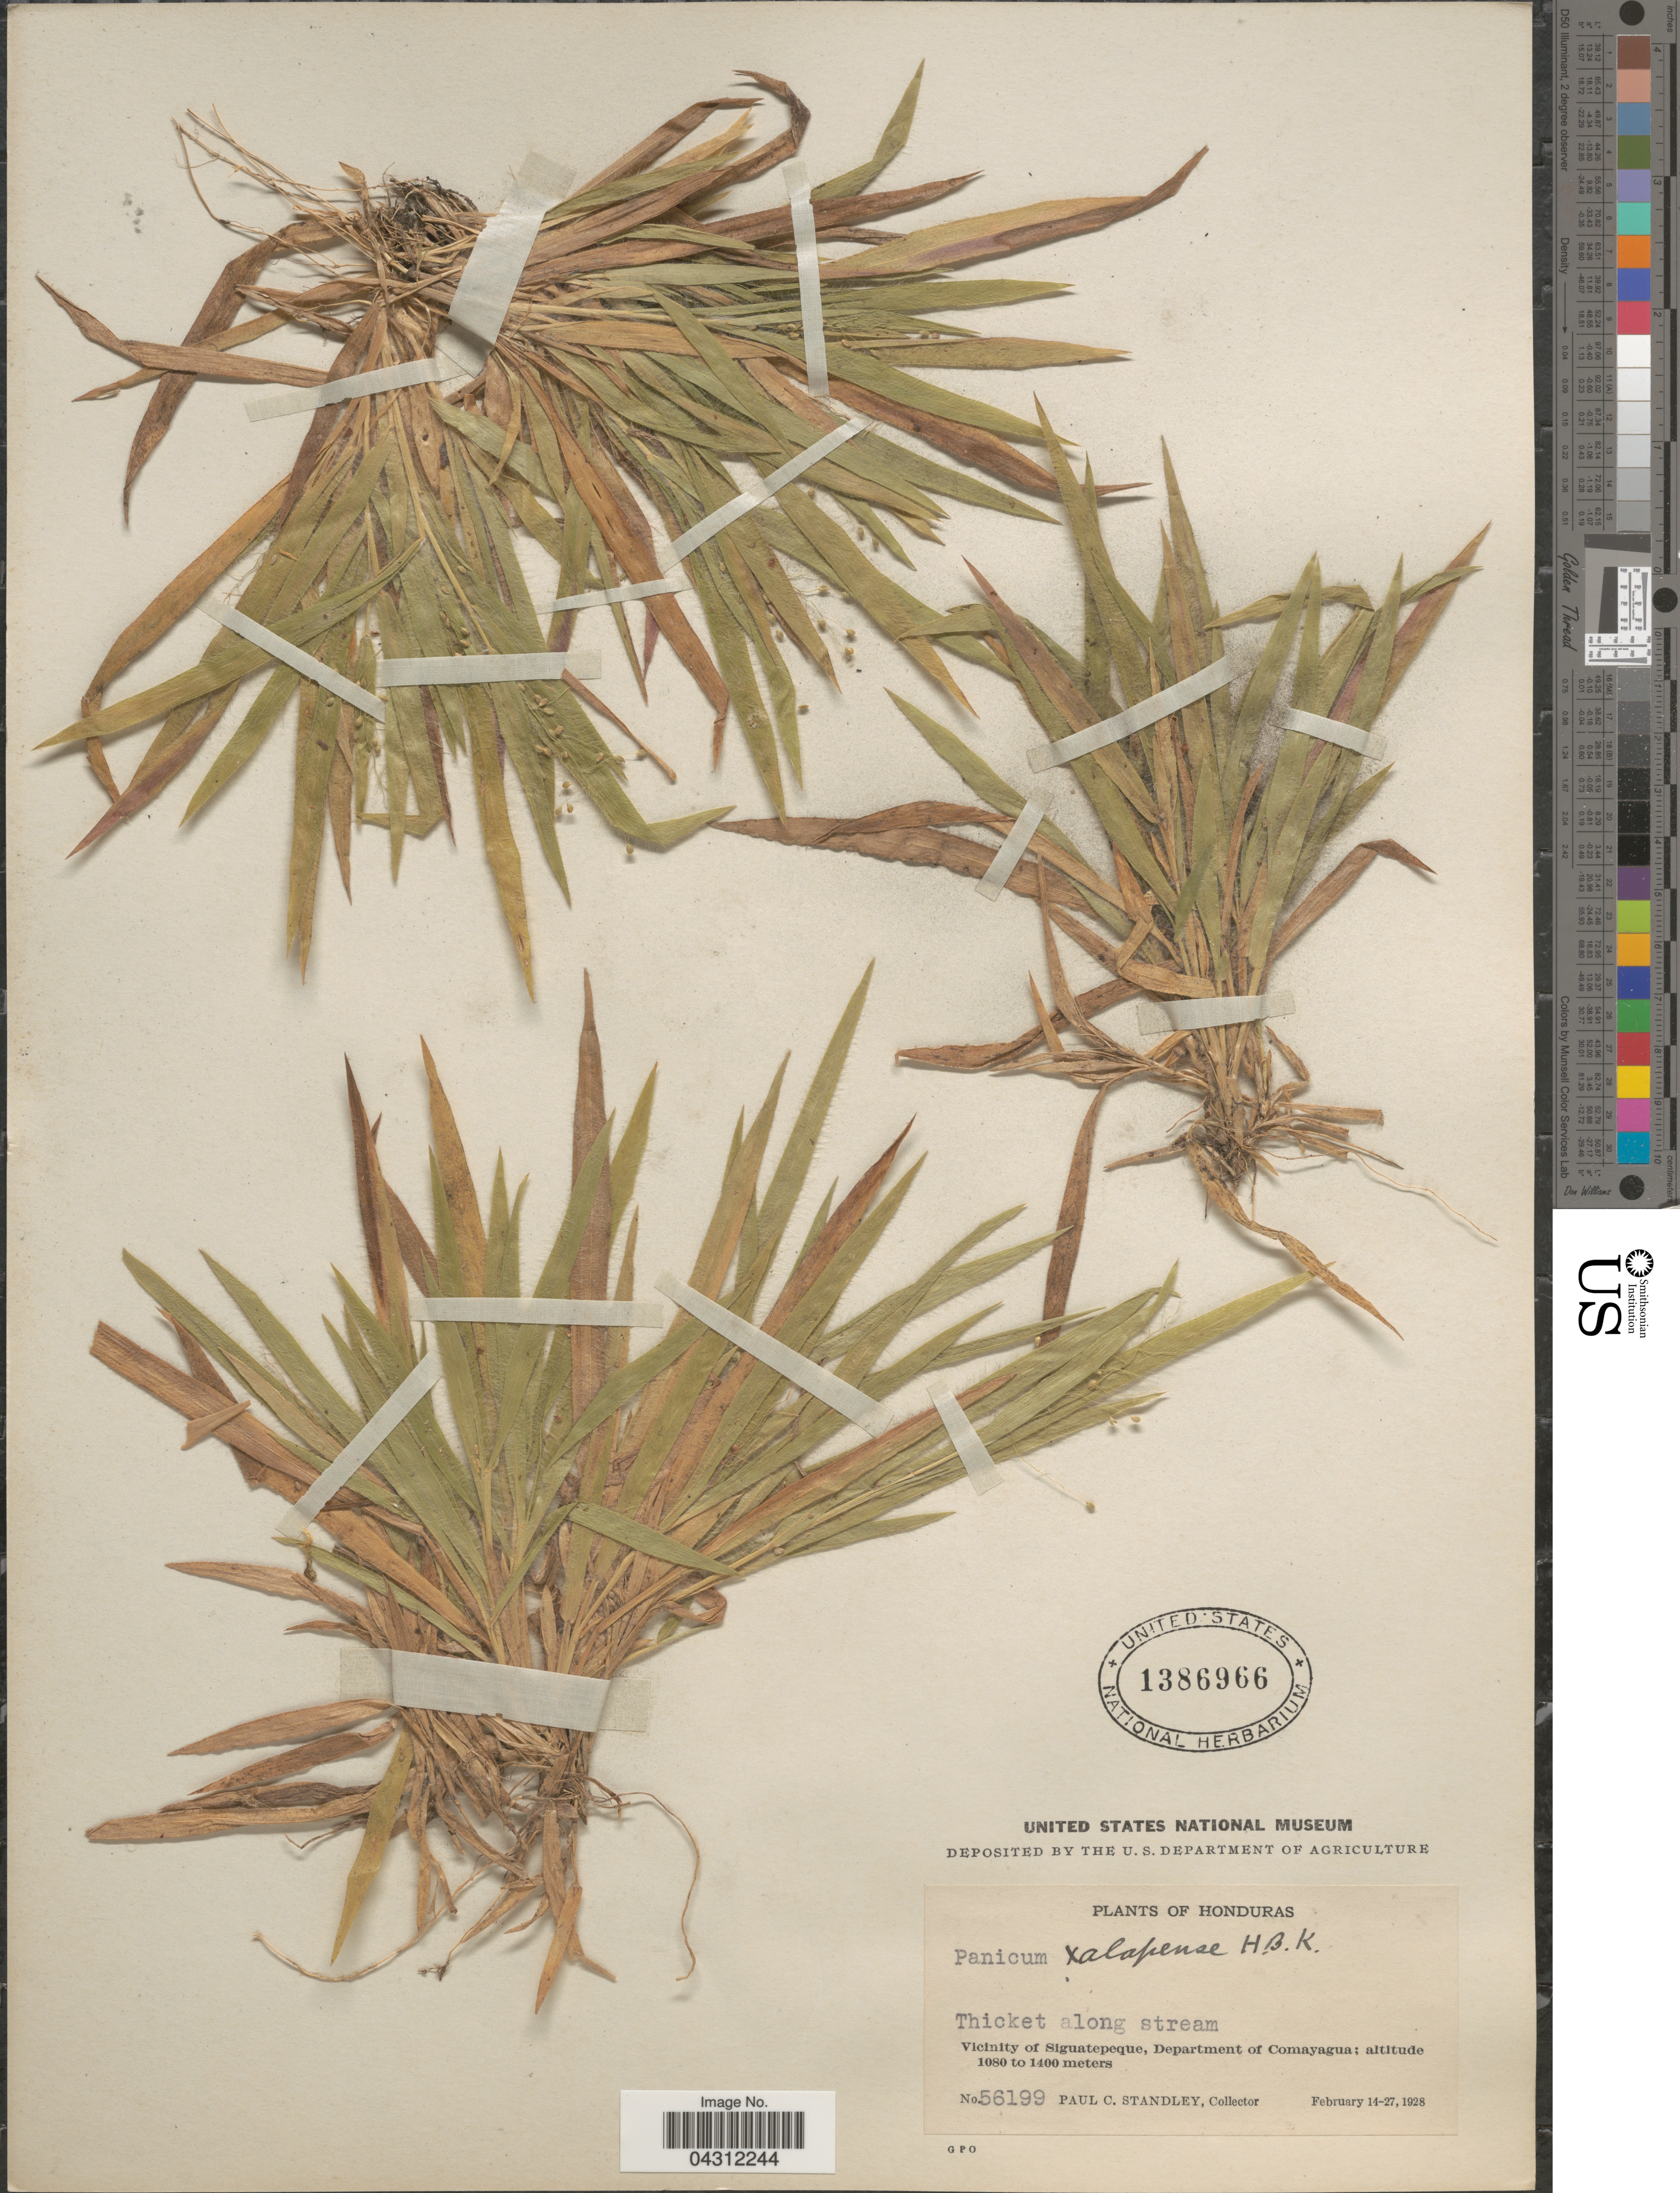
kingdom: Plantae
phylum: Tracheophyta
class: Liliopsida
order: Poales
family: Poaceae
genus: Dichanthelium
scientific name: Dichanthelium laxiflorum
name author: (Lam.) Gould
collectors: P. C. Standley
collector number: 56199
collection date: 1928-02-14/1928-02-27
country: Honduras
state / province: Comayagua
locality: Vicinity of Siguatepeque, Department of Comayagua.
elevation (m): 1080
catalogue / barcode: US 1386966